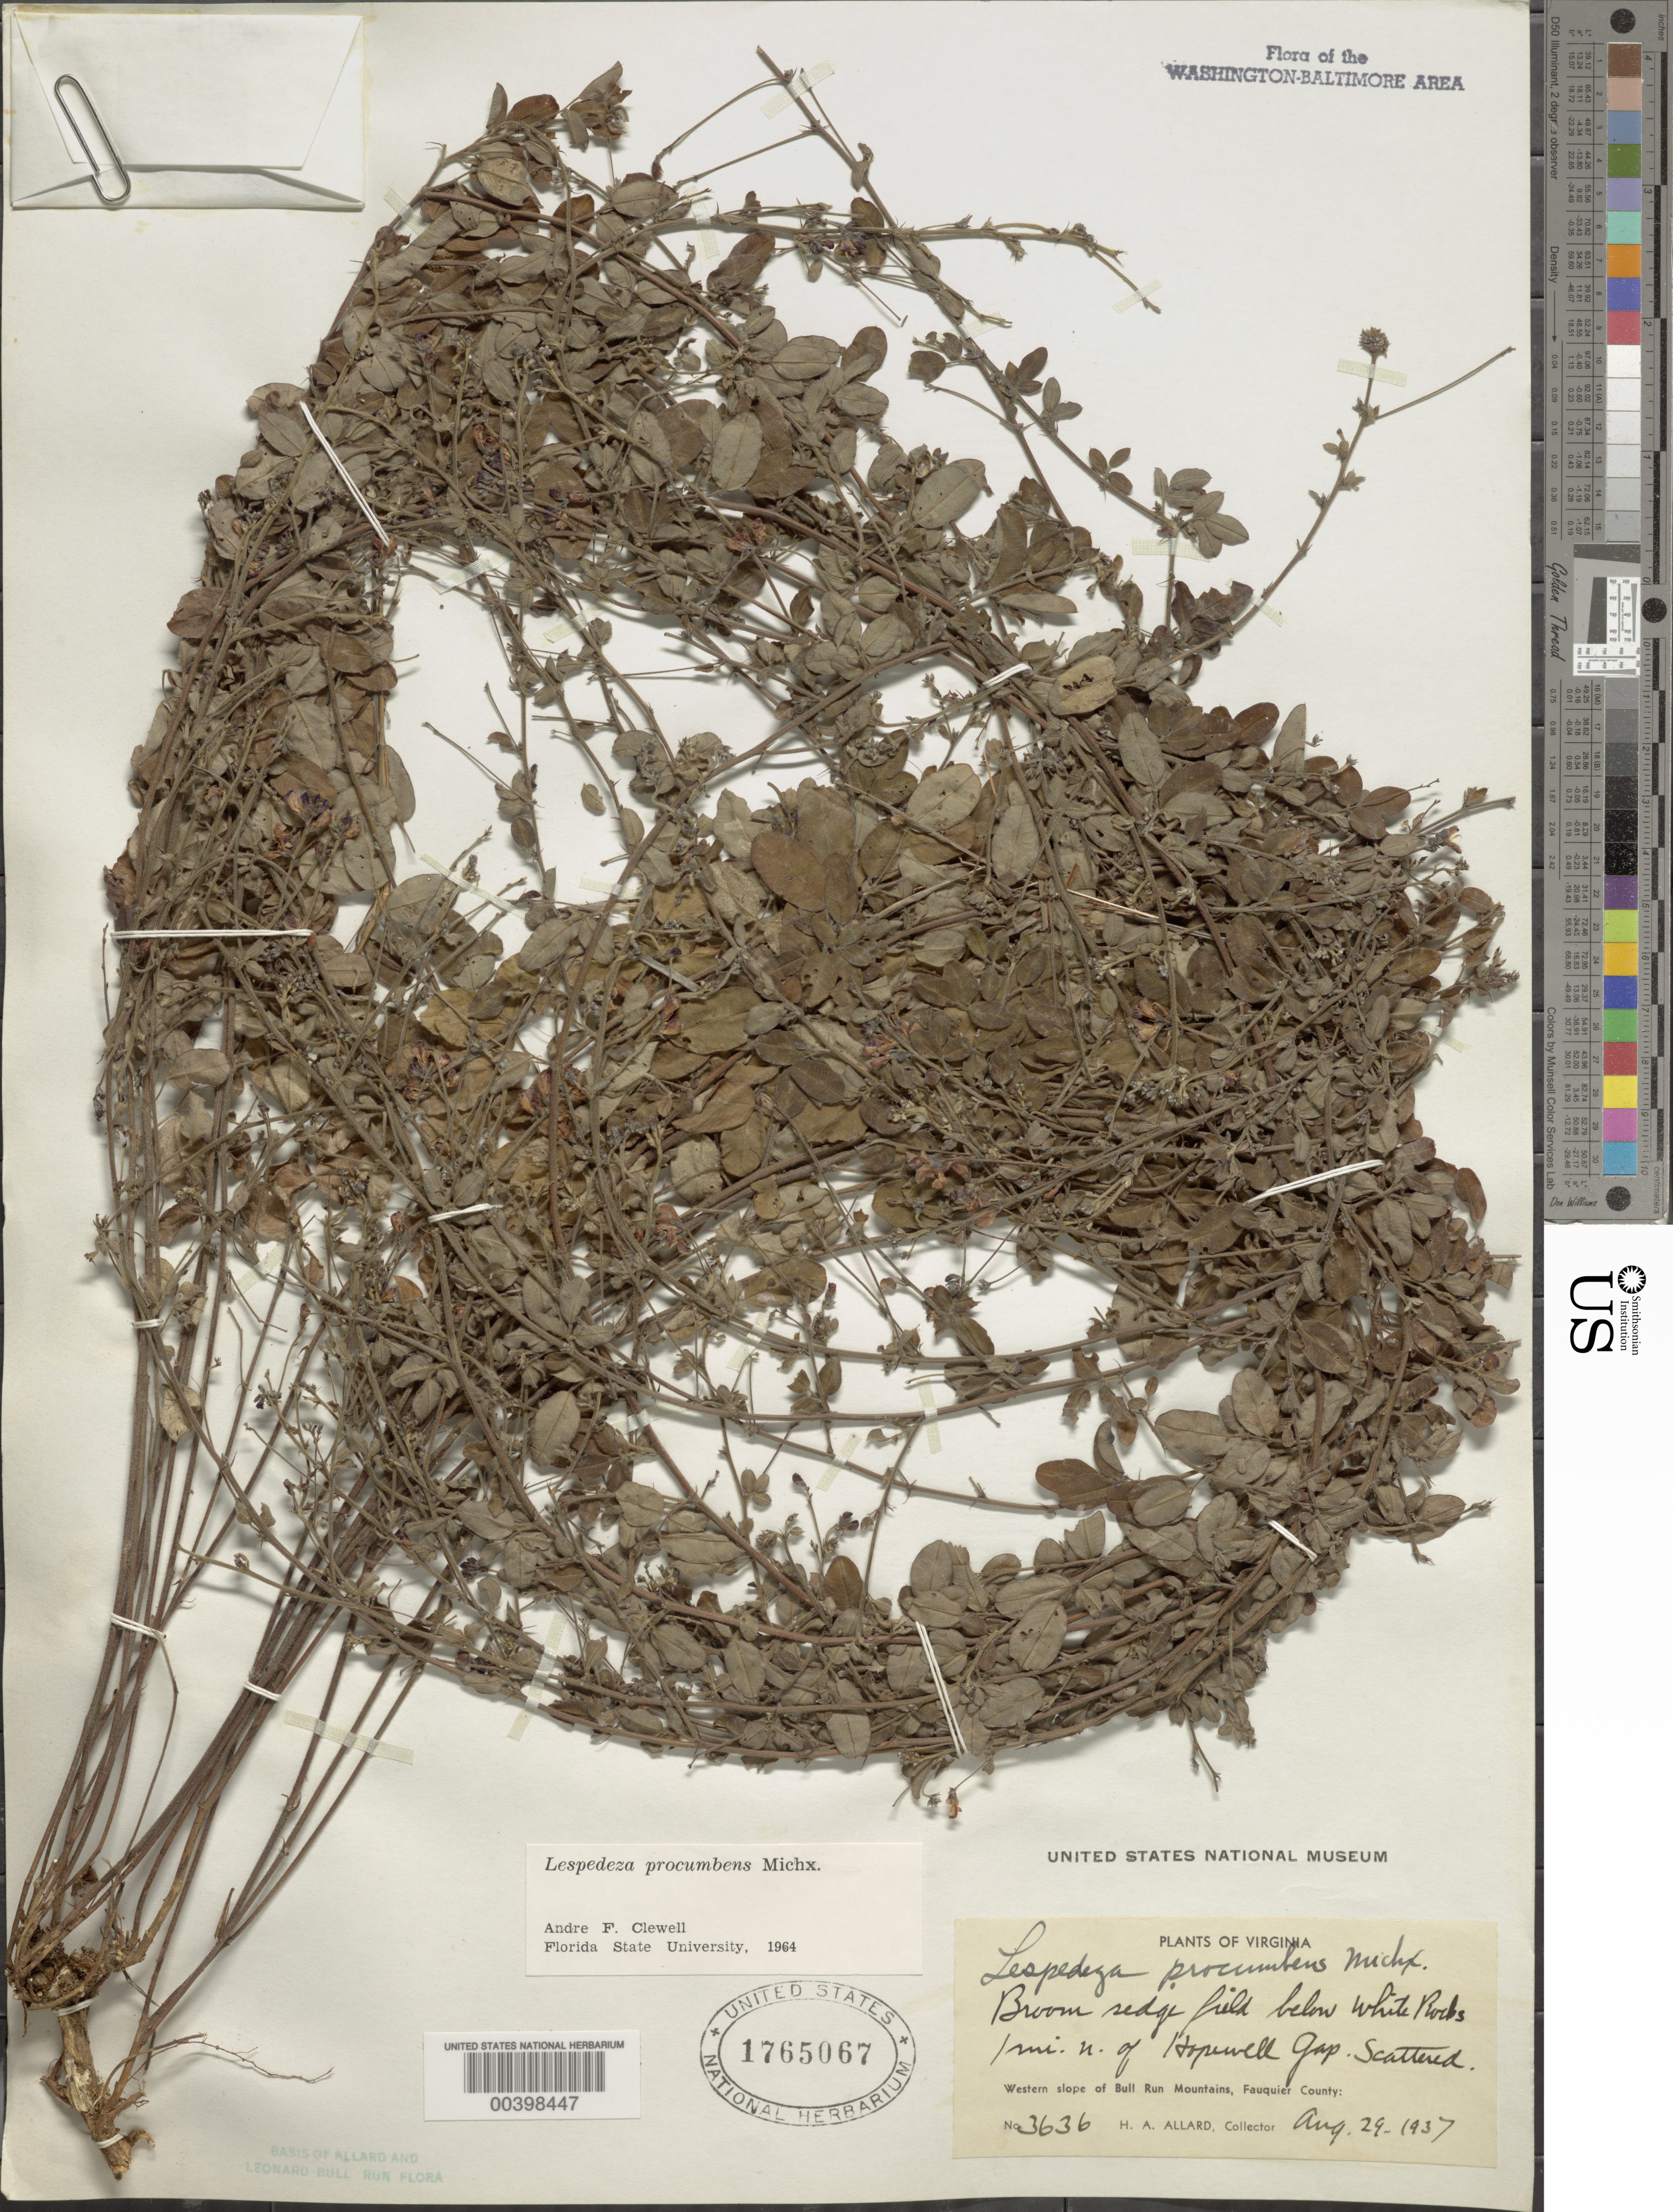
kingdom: Plantae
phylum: Tracheophyta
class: Magnoliopsida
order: Fabales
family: Fabaceae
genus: Lespedeza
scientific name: Lespedeza procumbens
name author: Michx.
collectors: H. A. Allard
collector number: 3636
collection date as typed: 29 Aug 1937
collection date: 1937-08-29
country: United States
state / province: Virginia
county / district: Fauquier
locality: Below White Rocks, north of Hopewell Gap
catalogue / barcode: US 1765067